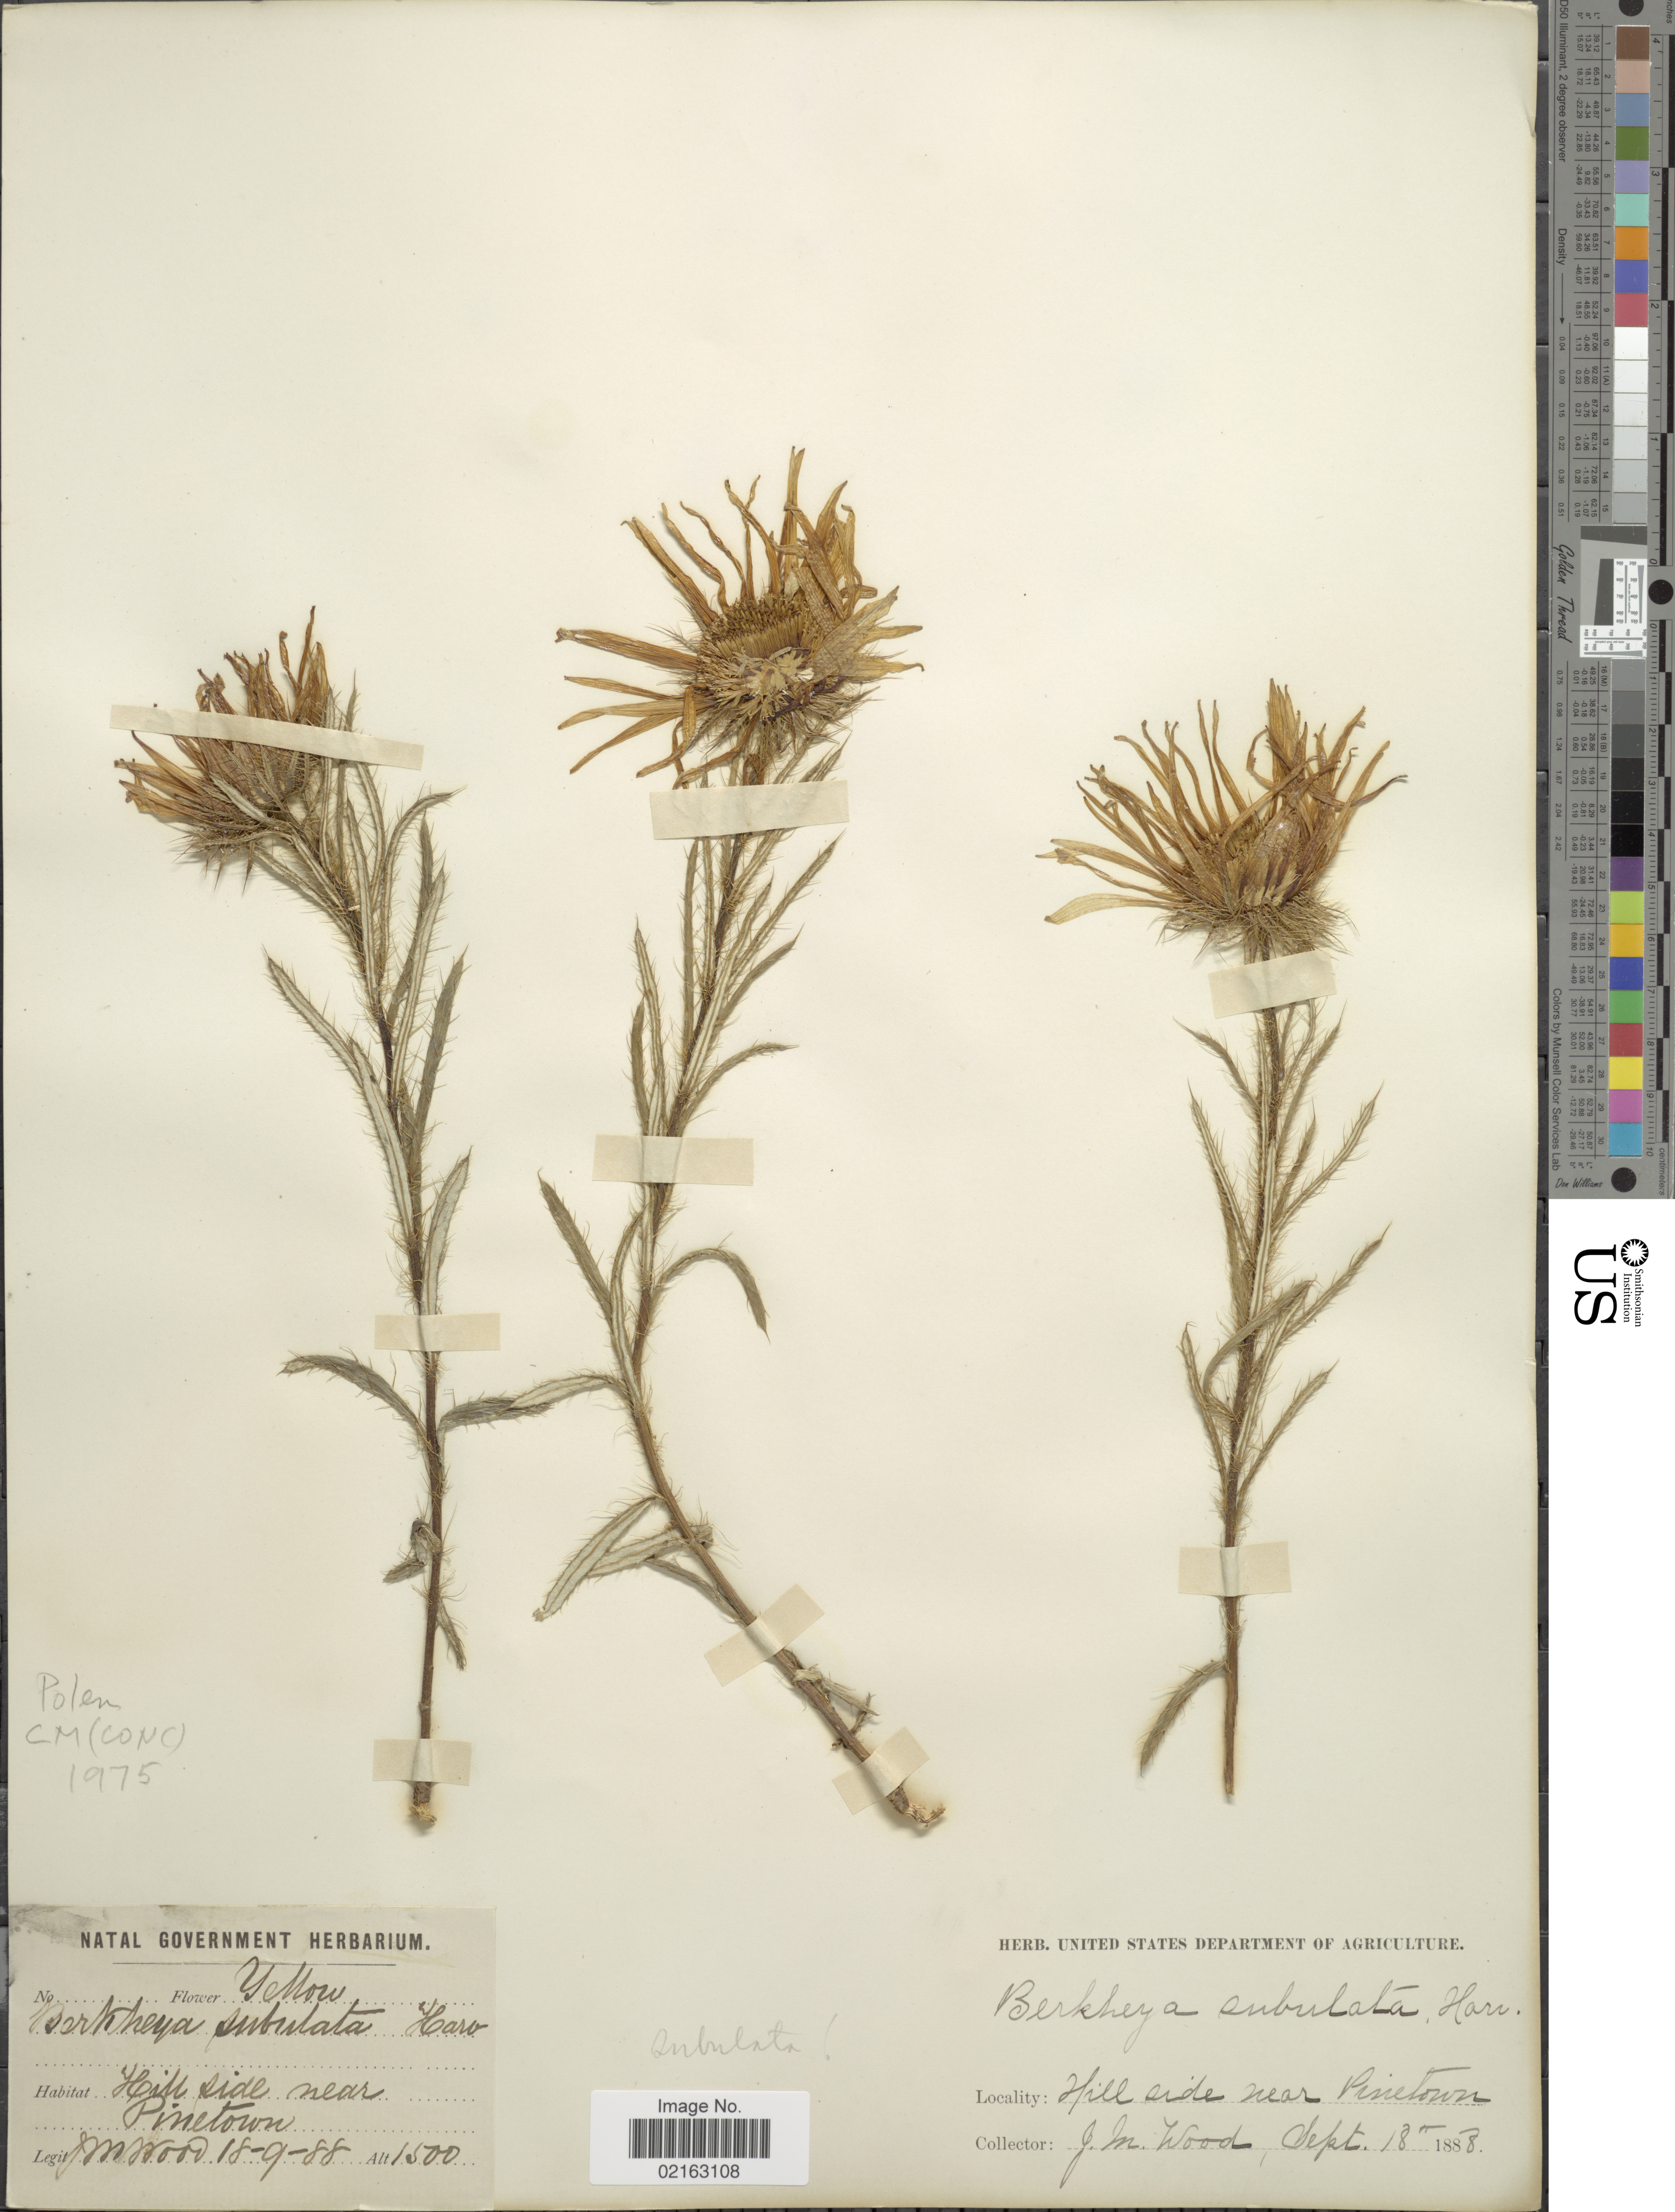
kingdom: Plantae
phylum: Tracheophyta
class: Magnoliopsida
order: Asterales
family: Asteraceae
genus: Berkheya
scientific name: Berkheya subulata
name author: Harv.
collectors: J. M. Wood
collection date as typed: Transcribed d/m/y: 18/9/88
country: South Africa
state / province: KwaZulu-Natal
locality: Hillside near Pinetown